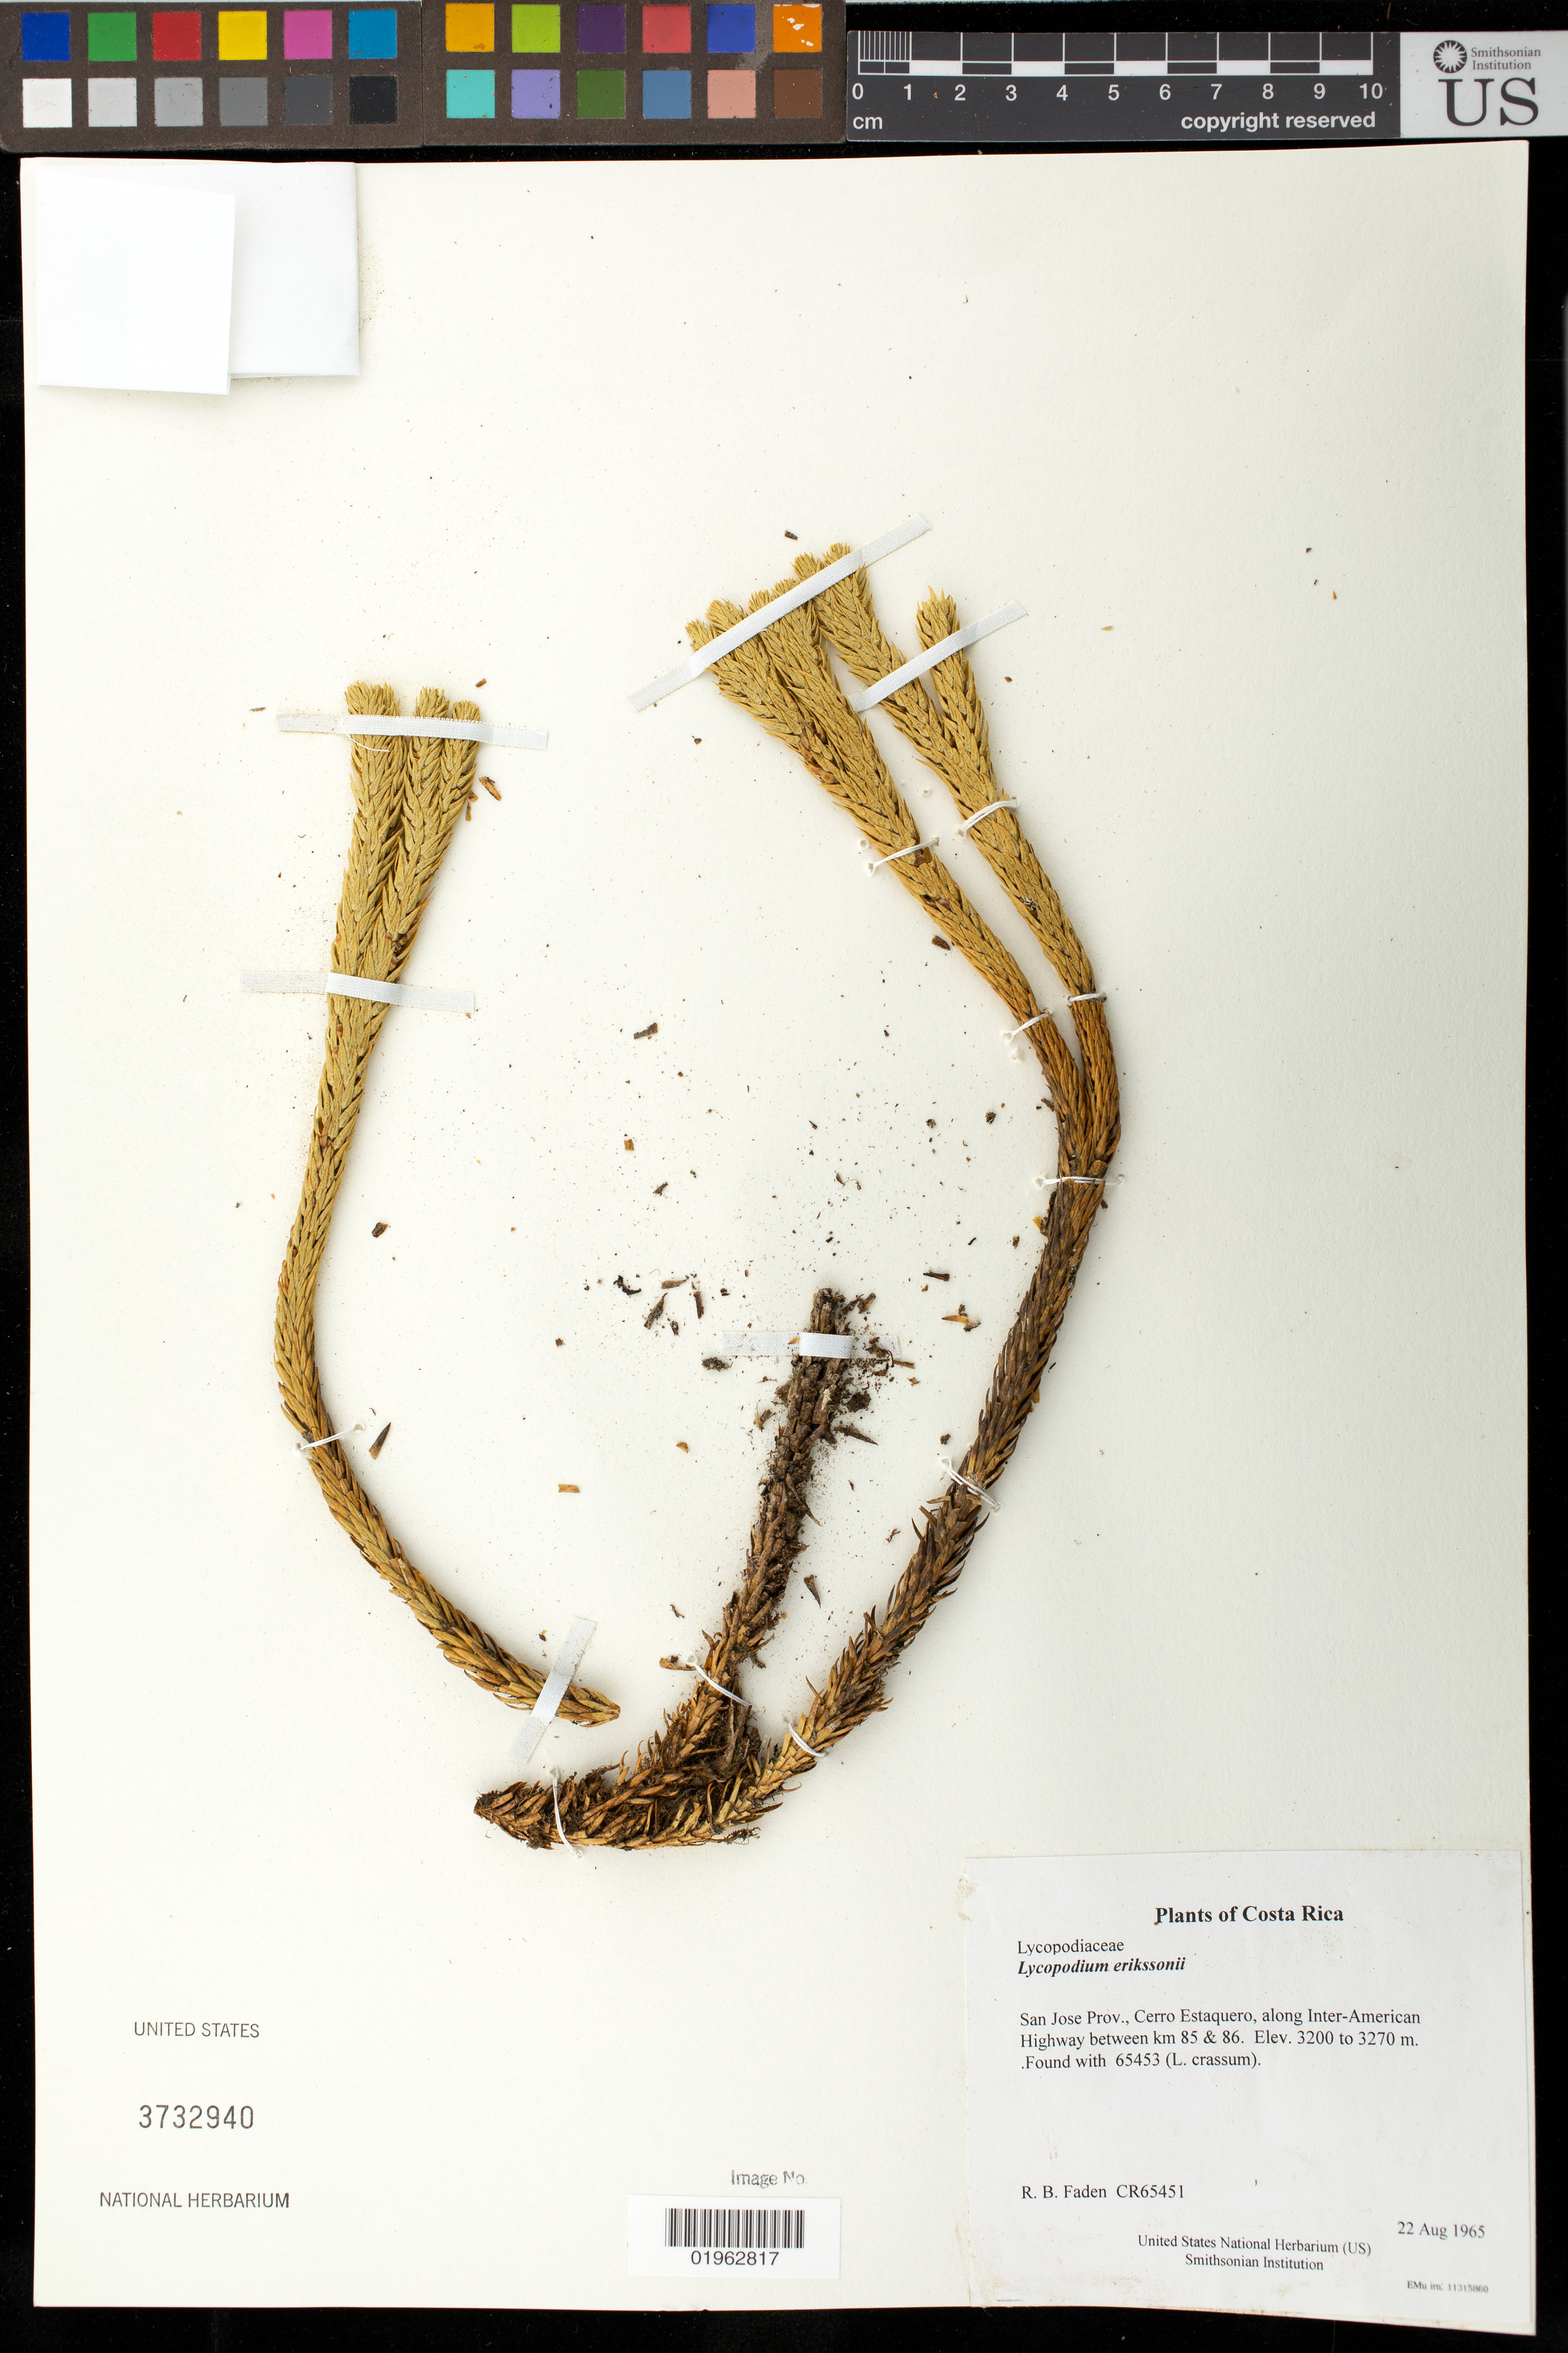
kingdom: Plantae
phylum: Tracheophyta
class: Lycopodiopsida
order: Lycopodiales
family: Lycopodiaceae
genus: Phlegmariurus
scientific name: Phlegmariurus cruentus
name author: (Spring) B. Øllg.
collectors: R. B. Faden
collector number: CR65451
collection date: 1965-08-22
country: Costa Rica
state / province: San Jose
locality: Cerro Estaquero, along Inter-American Highway between km 85 & 86.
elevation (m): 3200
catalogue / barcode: US 3732940